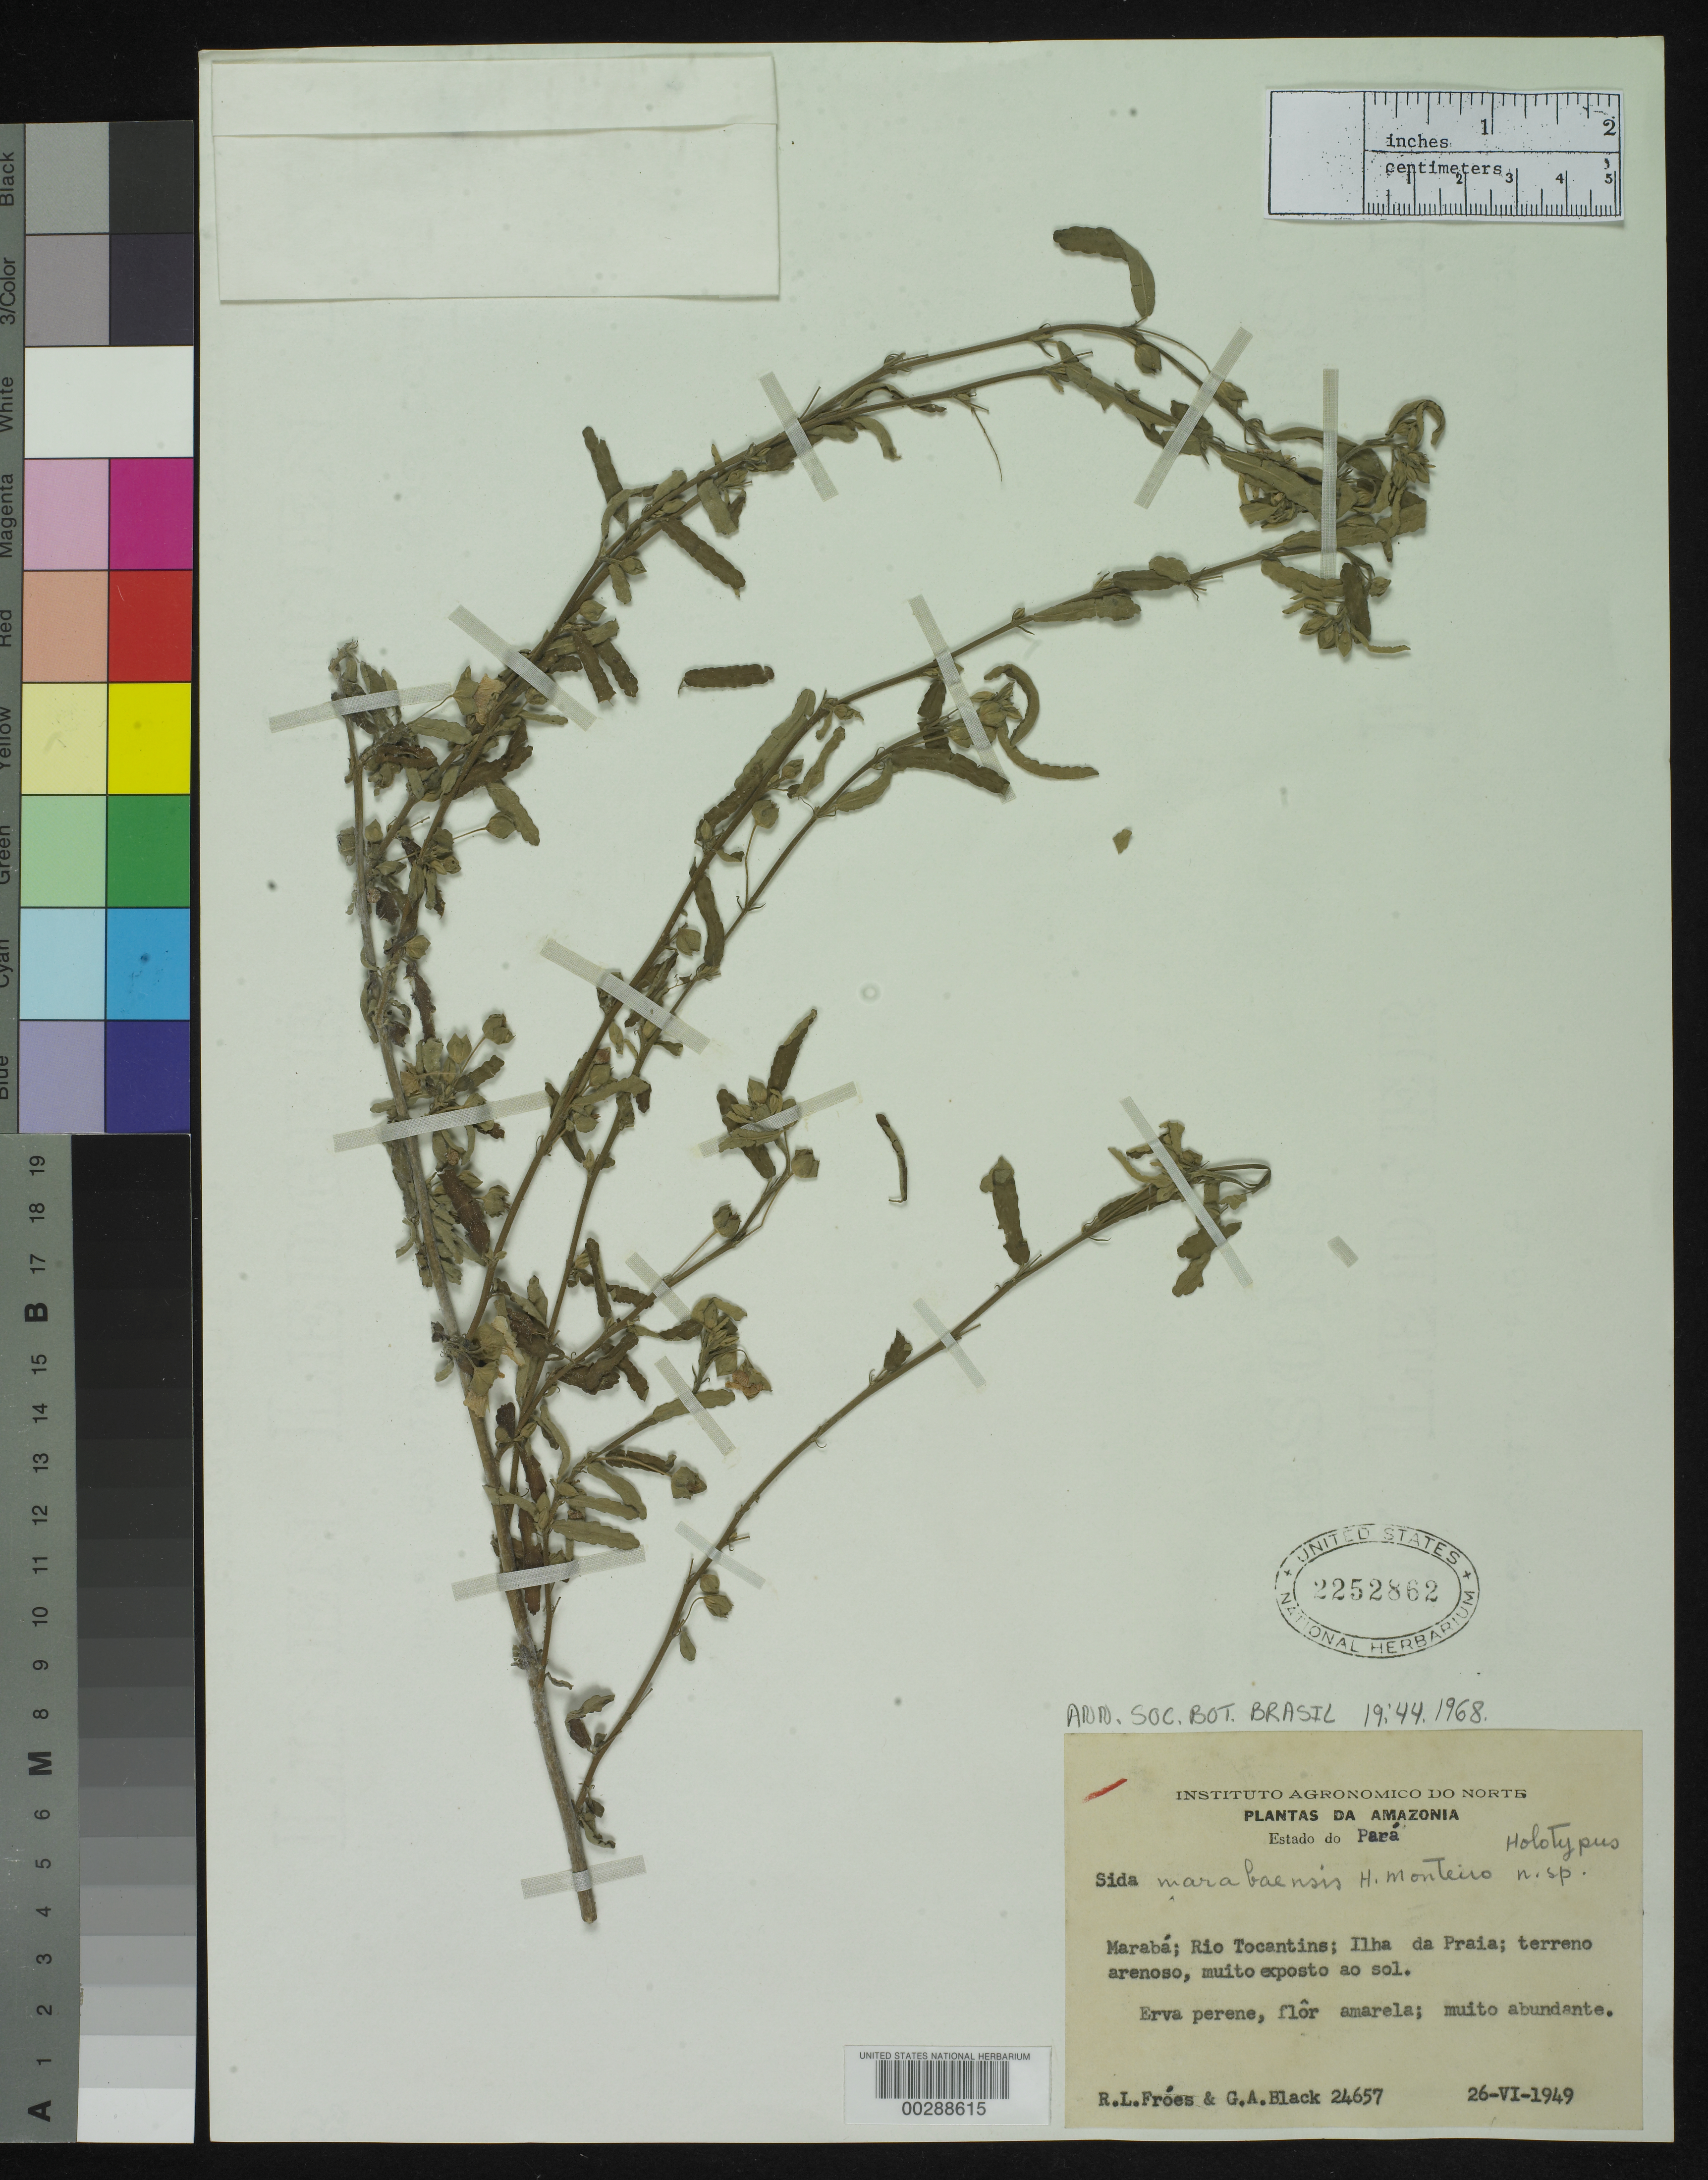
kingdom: Plantae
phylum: Tracheophyta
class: Magnoliopsida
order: Malvales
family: Malvaceae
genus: Sida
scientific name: Sida marabaensis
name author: Monteiro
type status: Holotype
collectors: R. L. Fróes & G. A. Black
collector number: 24657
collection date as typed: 26 Jun 1949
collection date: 1949-06-26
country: Brazil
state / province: Pará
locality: Marabá, Rio Tocantins, Ilha da Praia.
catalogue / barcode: US 2252862